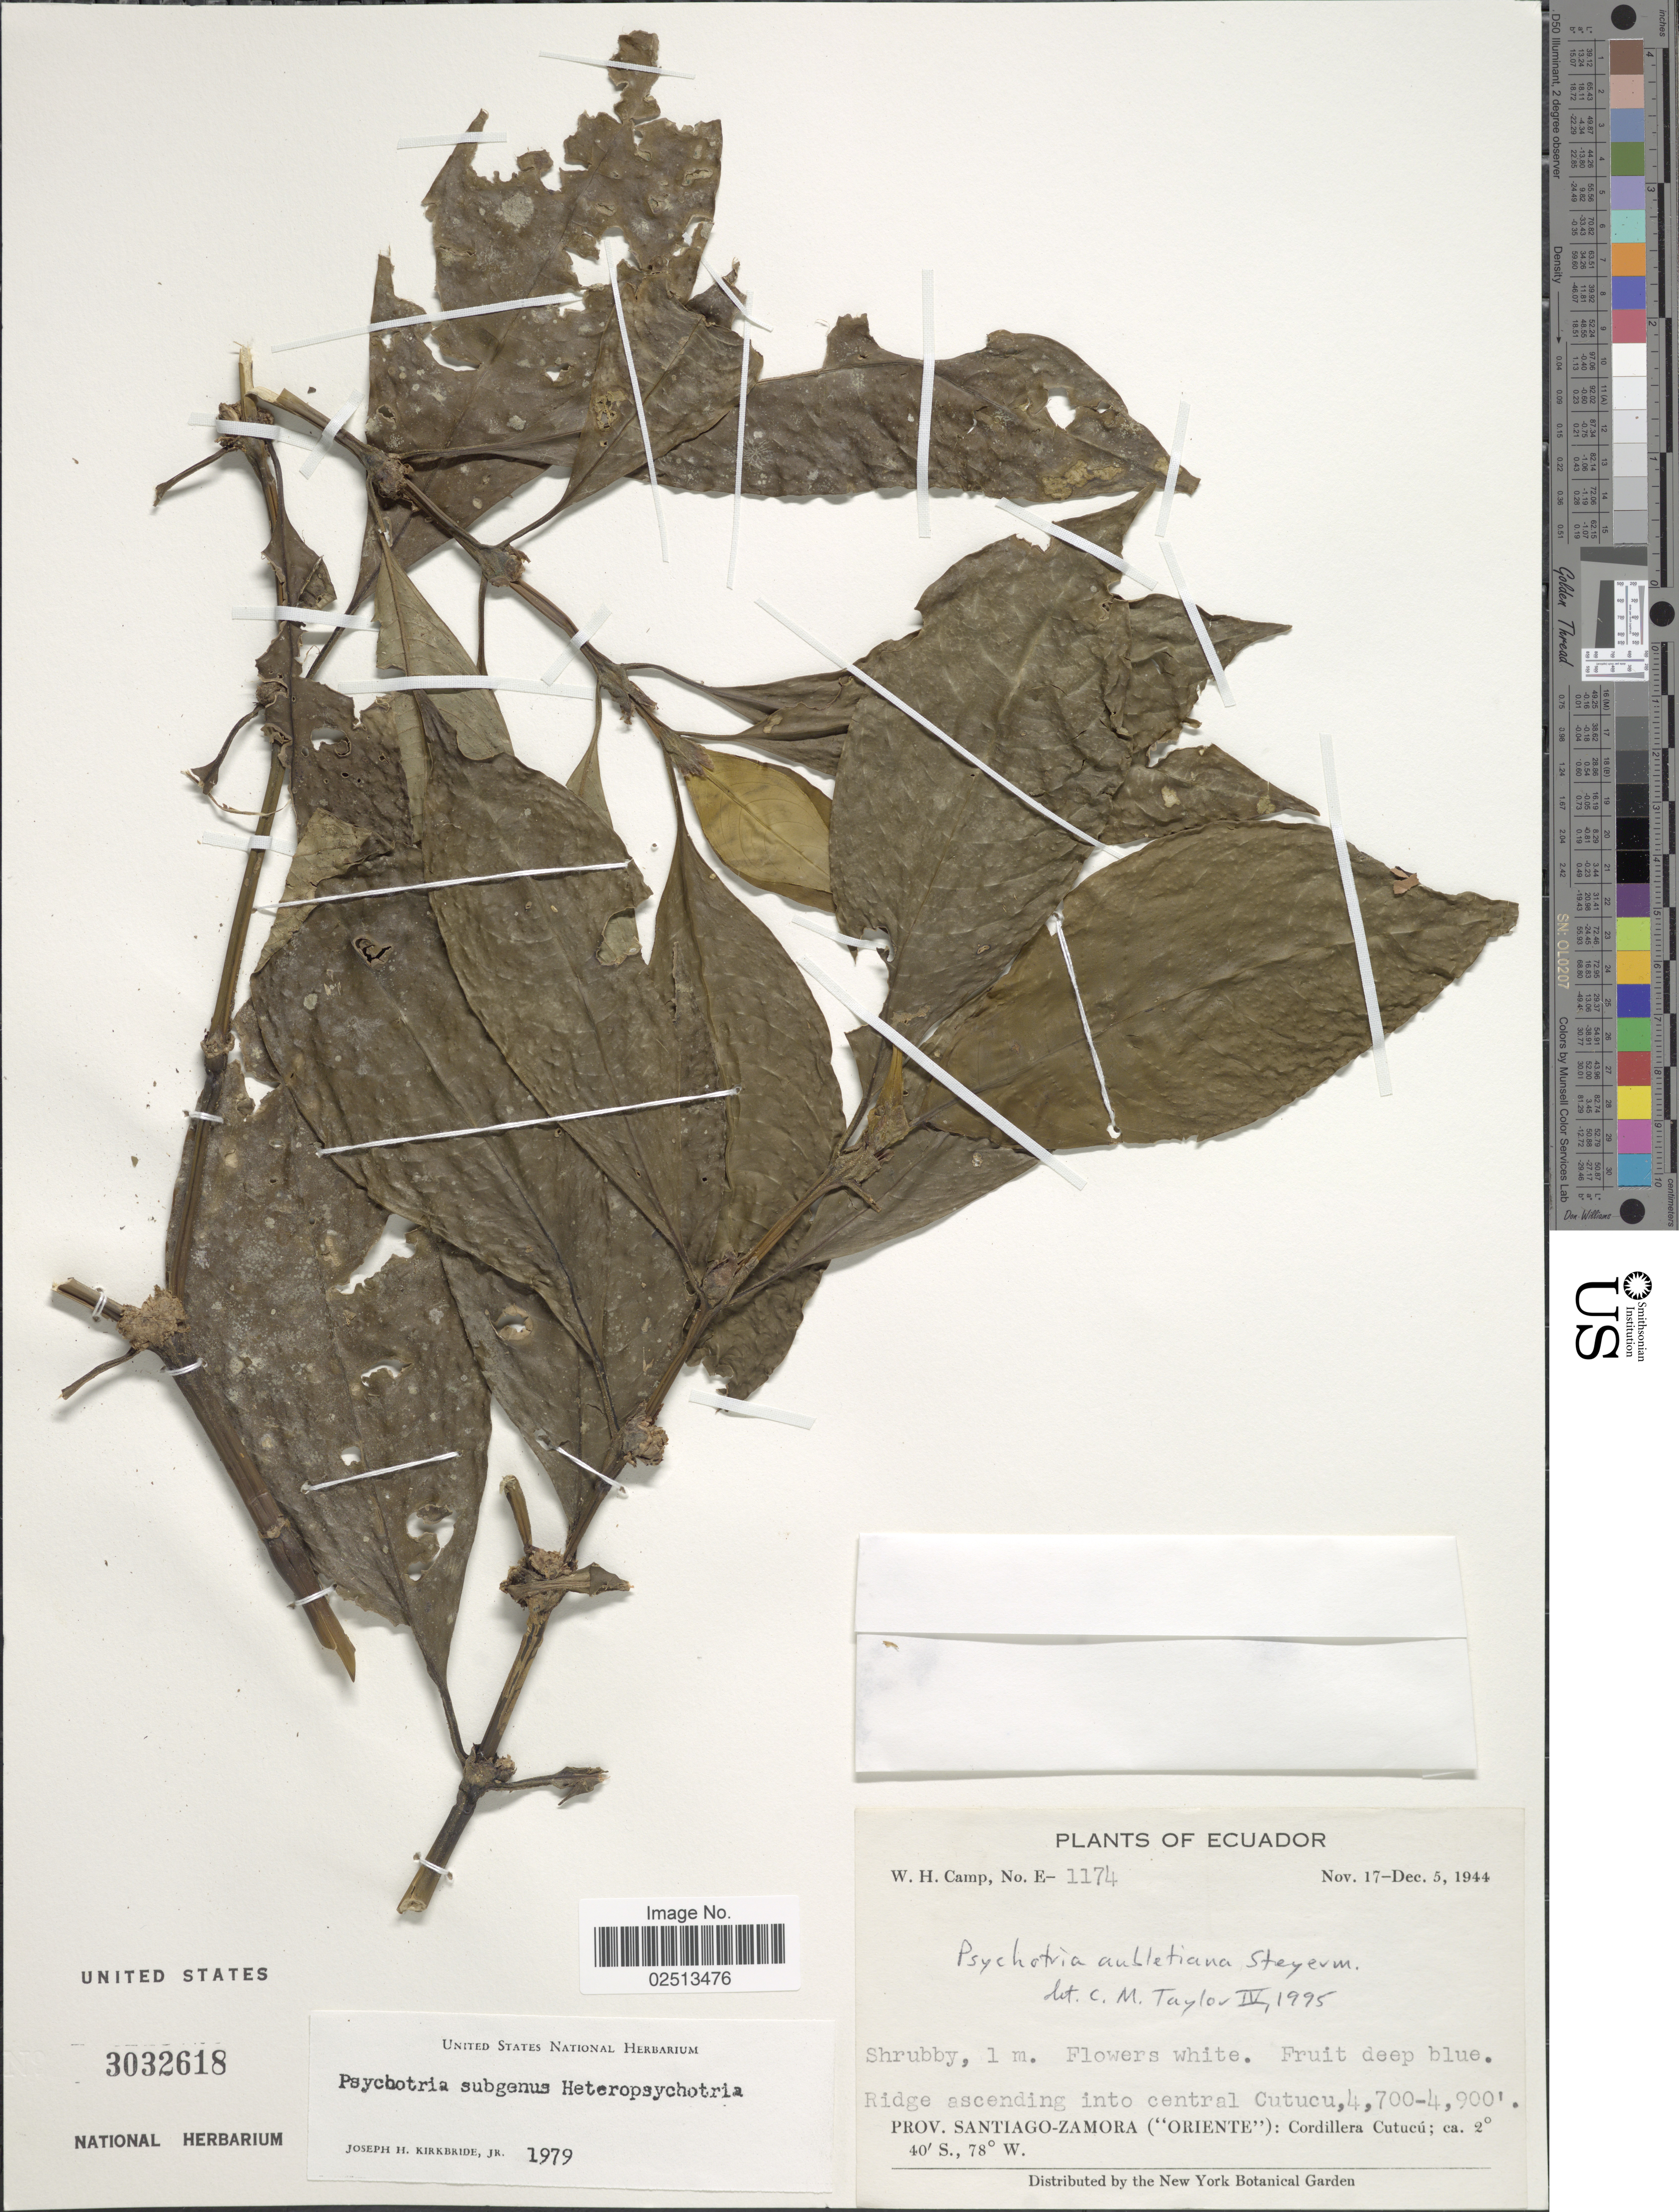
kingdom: Plantae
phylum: Tracheophyta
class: Magnoliopsida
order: Gentianales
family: Rubiaceae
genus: Psychotria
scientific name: Psychotria aubletiana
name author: Steyerm.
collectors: W. H. Camp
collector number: E-1174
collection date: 1944-11-17/1944-12-05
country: Ecuador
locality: Ridge ascending into central Cutucu, Prov. Santiago-Zamora ('Oriente'): Cordillera Cutucú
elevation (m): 1433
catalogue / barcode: US 3032618